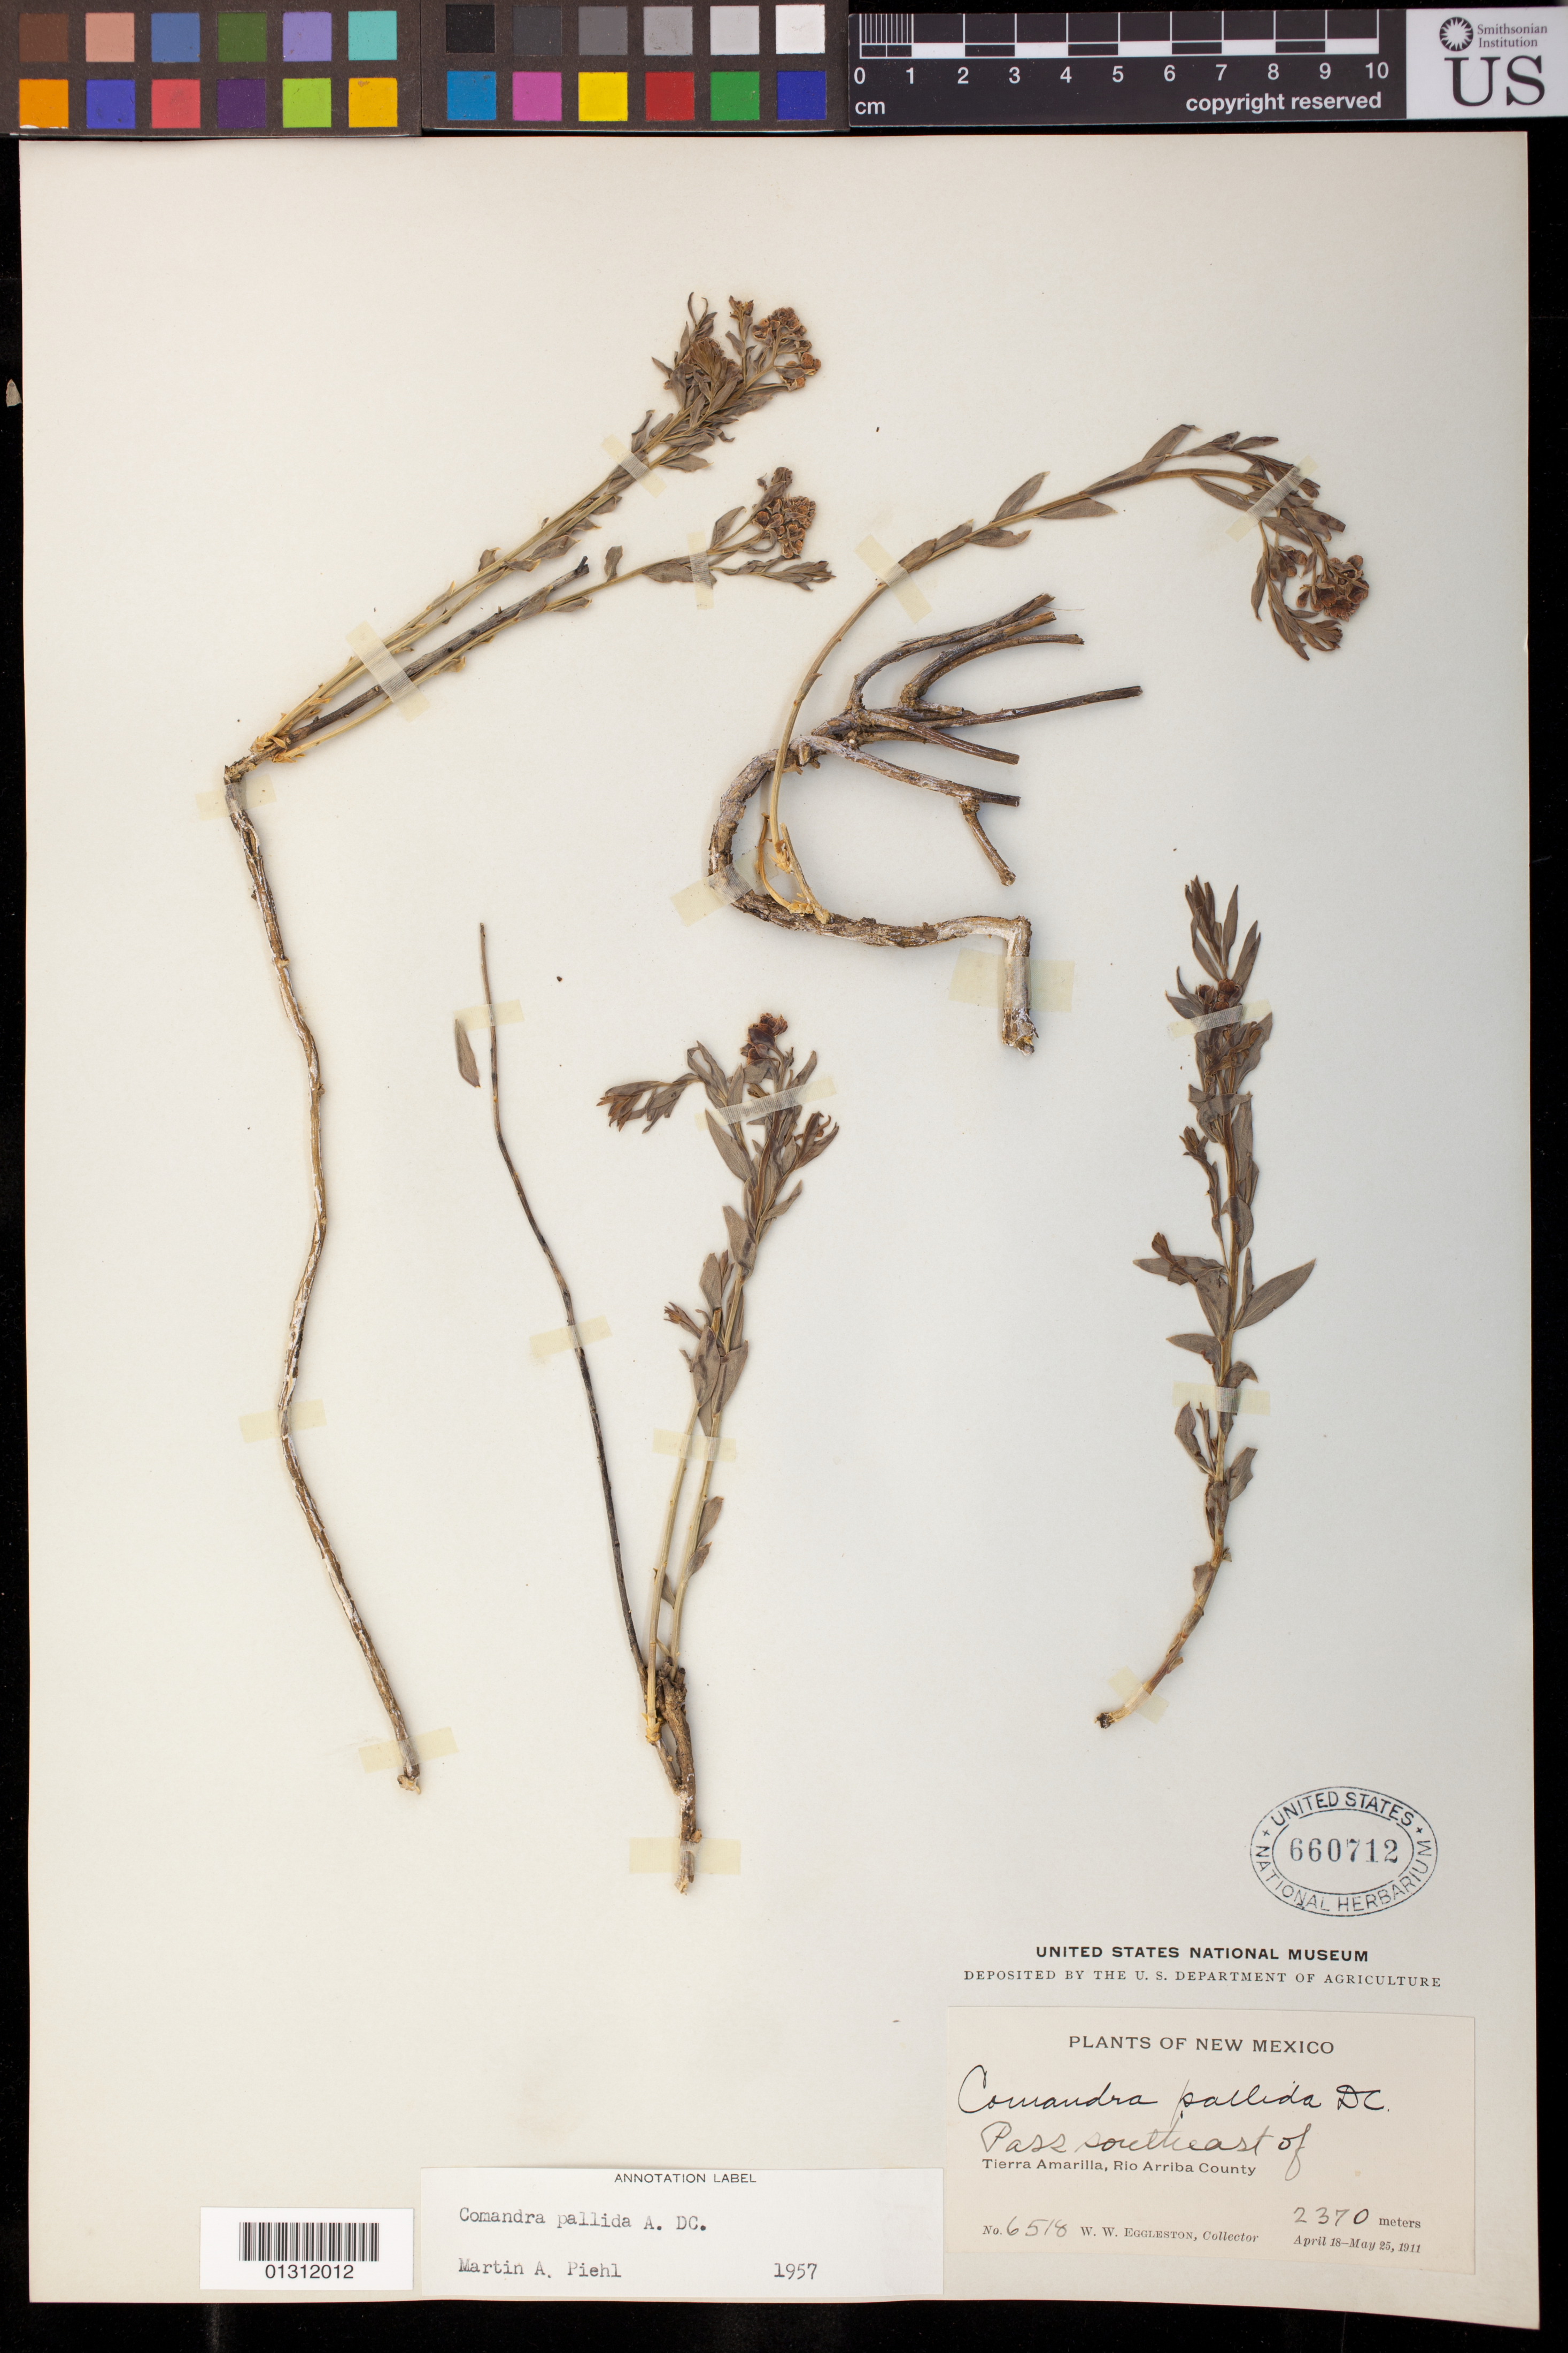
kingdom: Plantae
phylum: Tracheophyta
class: Magnoliopsida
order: Santalales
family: Comandraceae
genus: Comandra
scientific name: Comandra pallida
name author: A. DC.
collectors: W. W. Eggleston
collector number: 6518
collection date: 1911-04-18/1911-05-25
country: United States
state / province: New Mexico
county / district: Rio Arriba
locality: Pass southeast of Tierra Amarilla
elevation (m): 2370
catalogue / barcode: US 660712